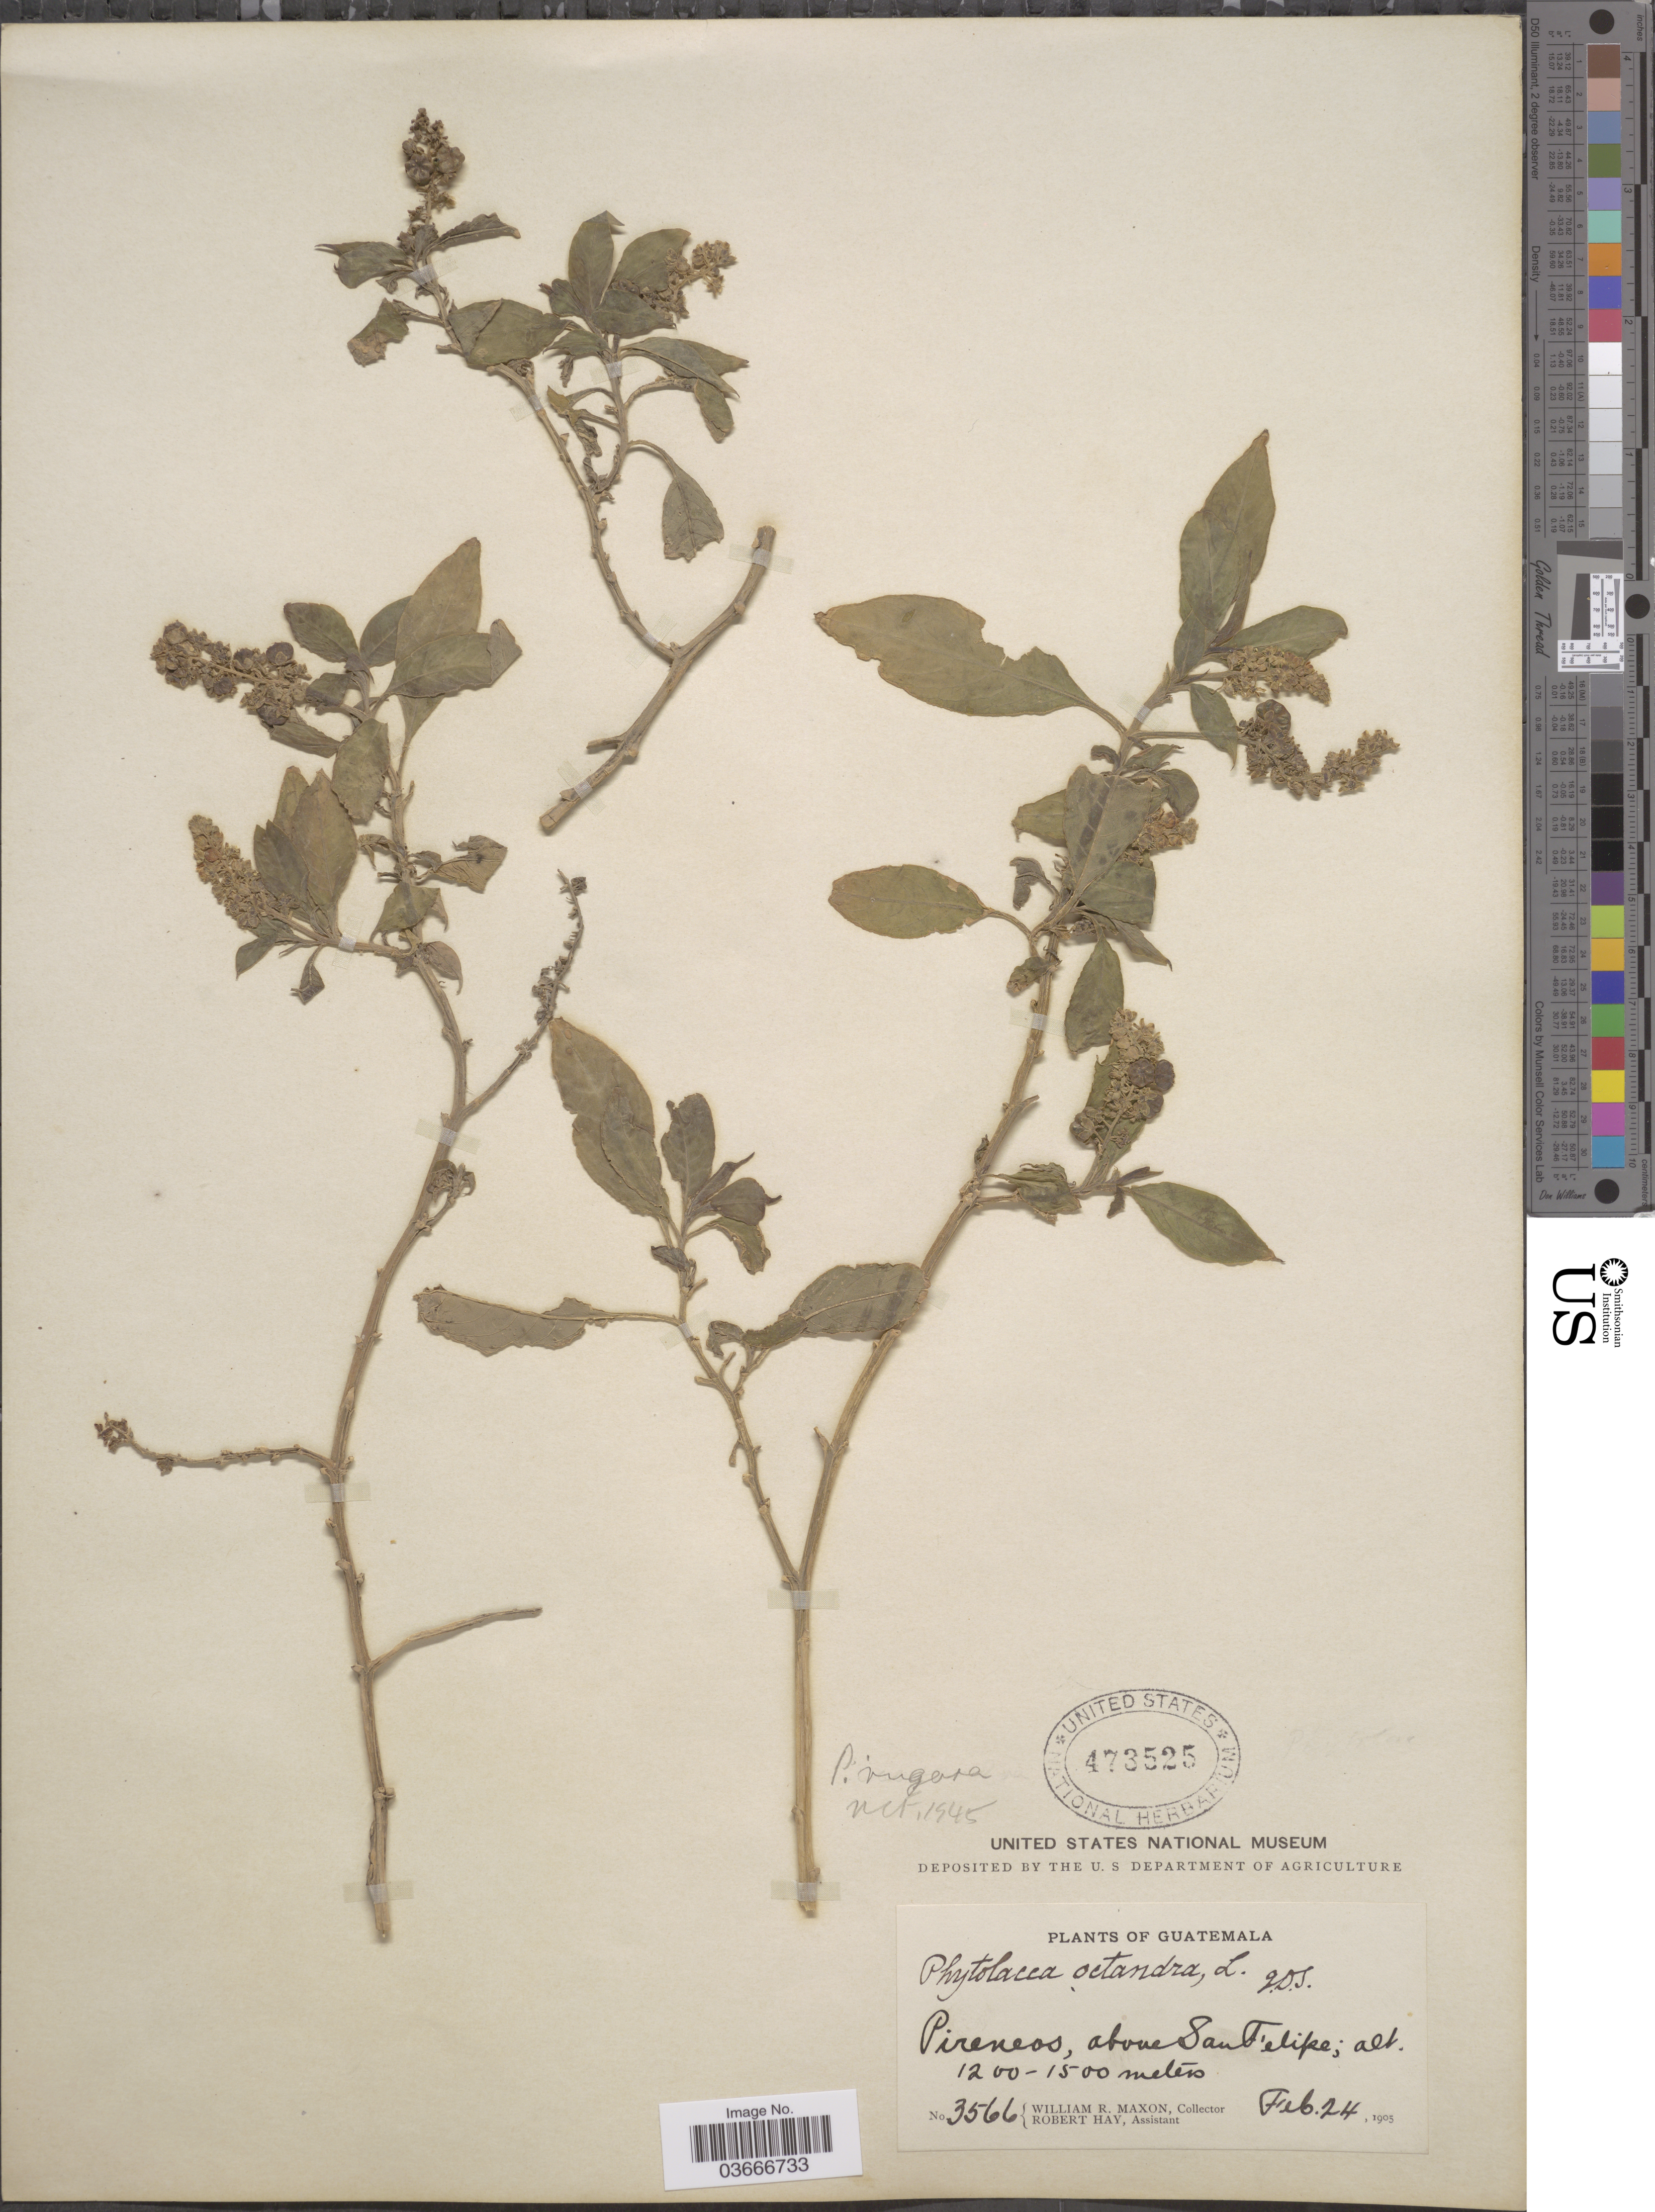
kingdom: Plantae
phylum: Tracheophyta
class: Magnoliopsida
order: Caryophyllales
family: Phytolaccaceae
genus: Phytolacca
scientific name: Phytolacca rugosa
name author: A. Braun & C.D. Bouché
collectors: W. R. Maxon & R. H. Hay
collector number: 3566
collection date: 1905-02-24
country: Guatemala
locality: Pireneos, above San Felipe.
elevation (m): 1200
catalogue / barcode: US 473525